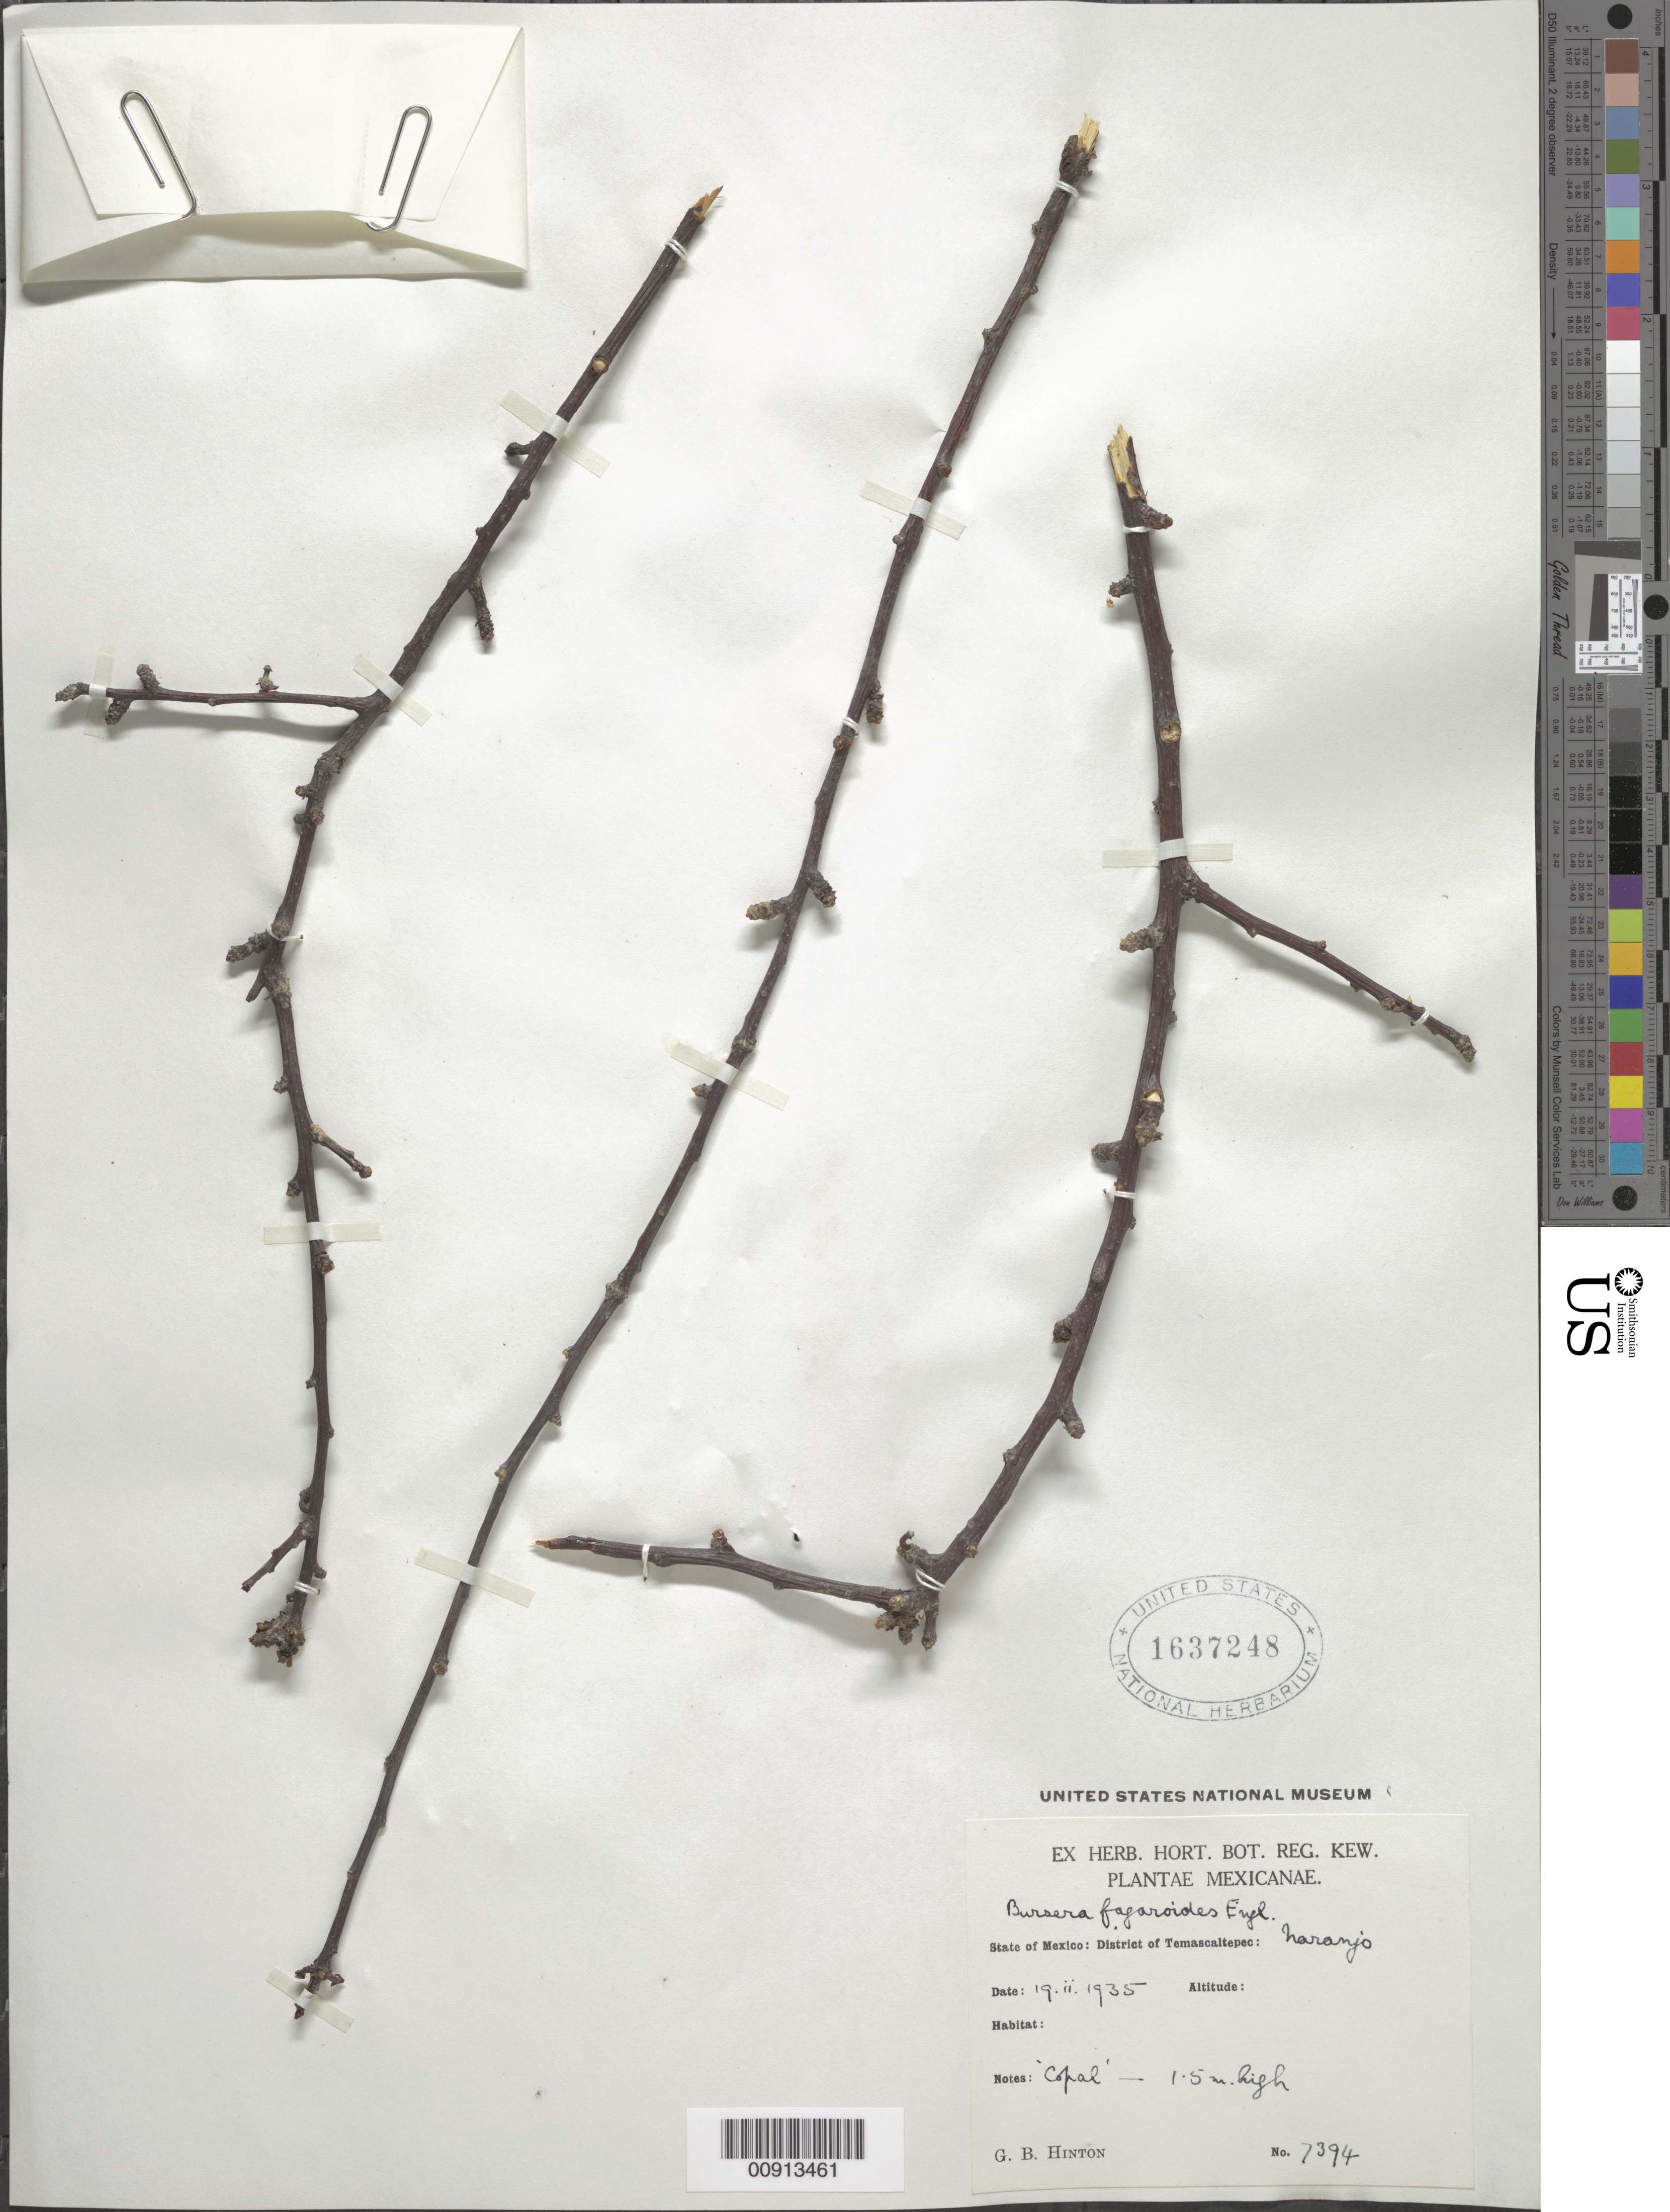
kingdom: Plantae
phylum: Tracheophyta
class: Magnoliopsida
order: Sapindales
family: Burseraceae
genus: Bursera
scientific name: Bursera inaguensis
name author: Britton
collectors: G. B. Hinton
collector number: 7394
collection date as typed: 19 Feb 1935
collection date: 1935-02-19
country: Mexico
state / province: México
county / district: Temascaltepec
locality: State of Mexico: District of Temascaltepec: Naranjo.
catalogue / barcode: US 1637248